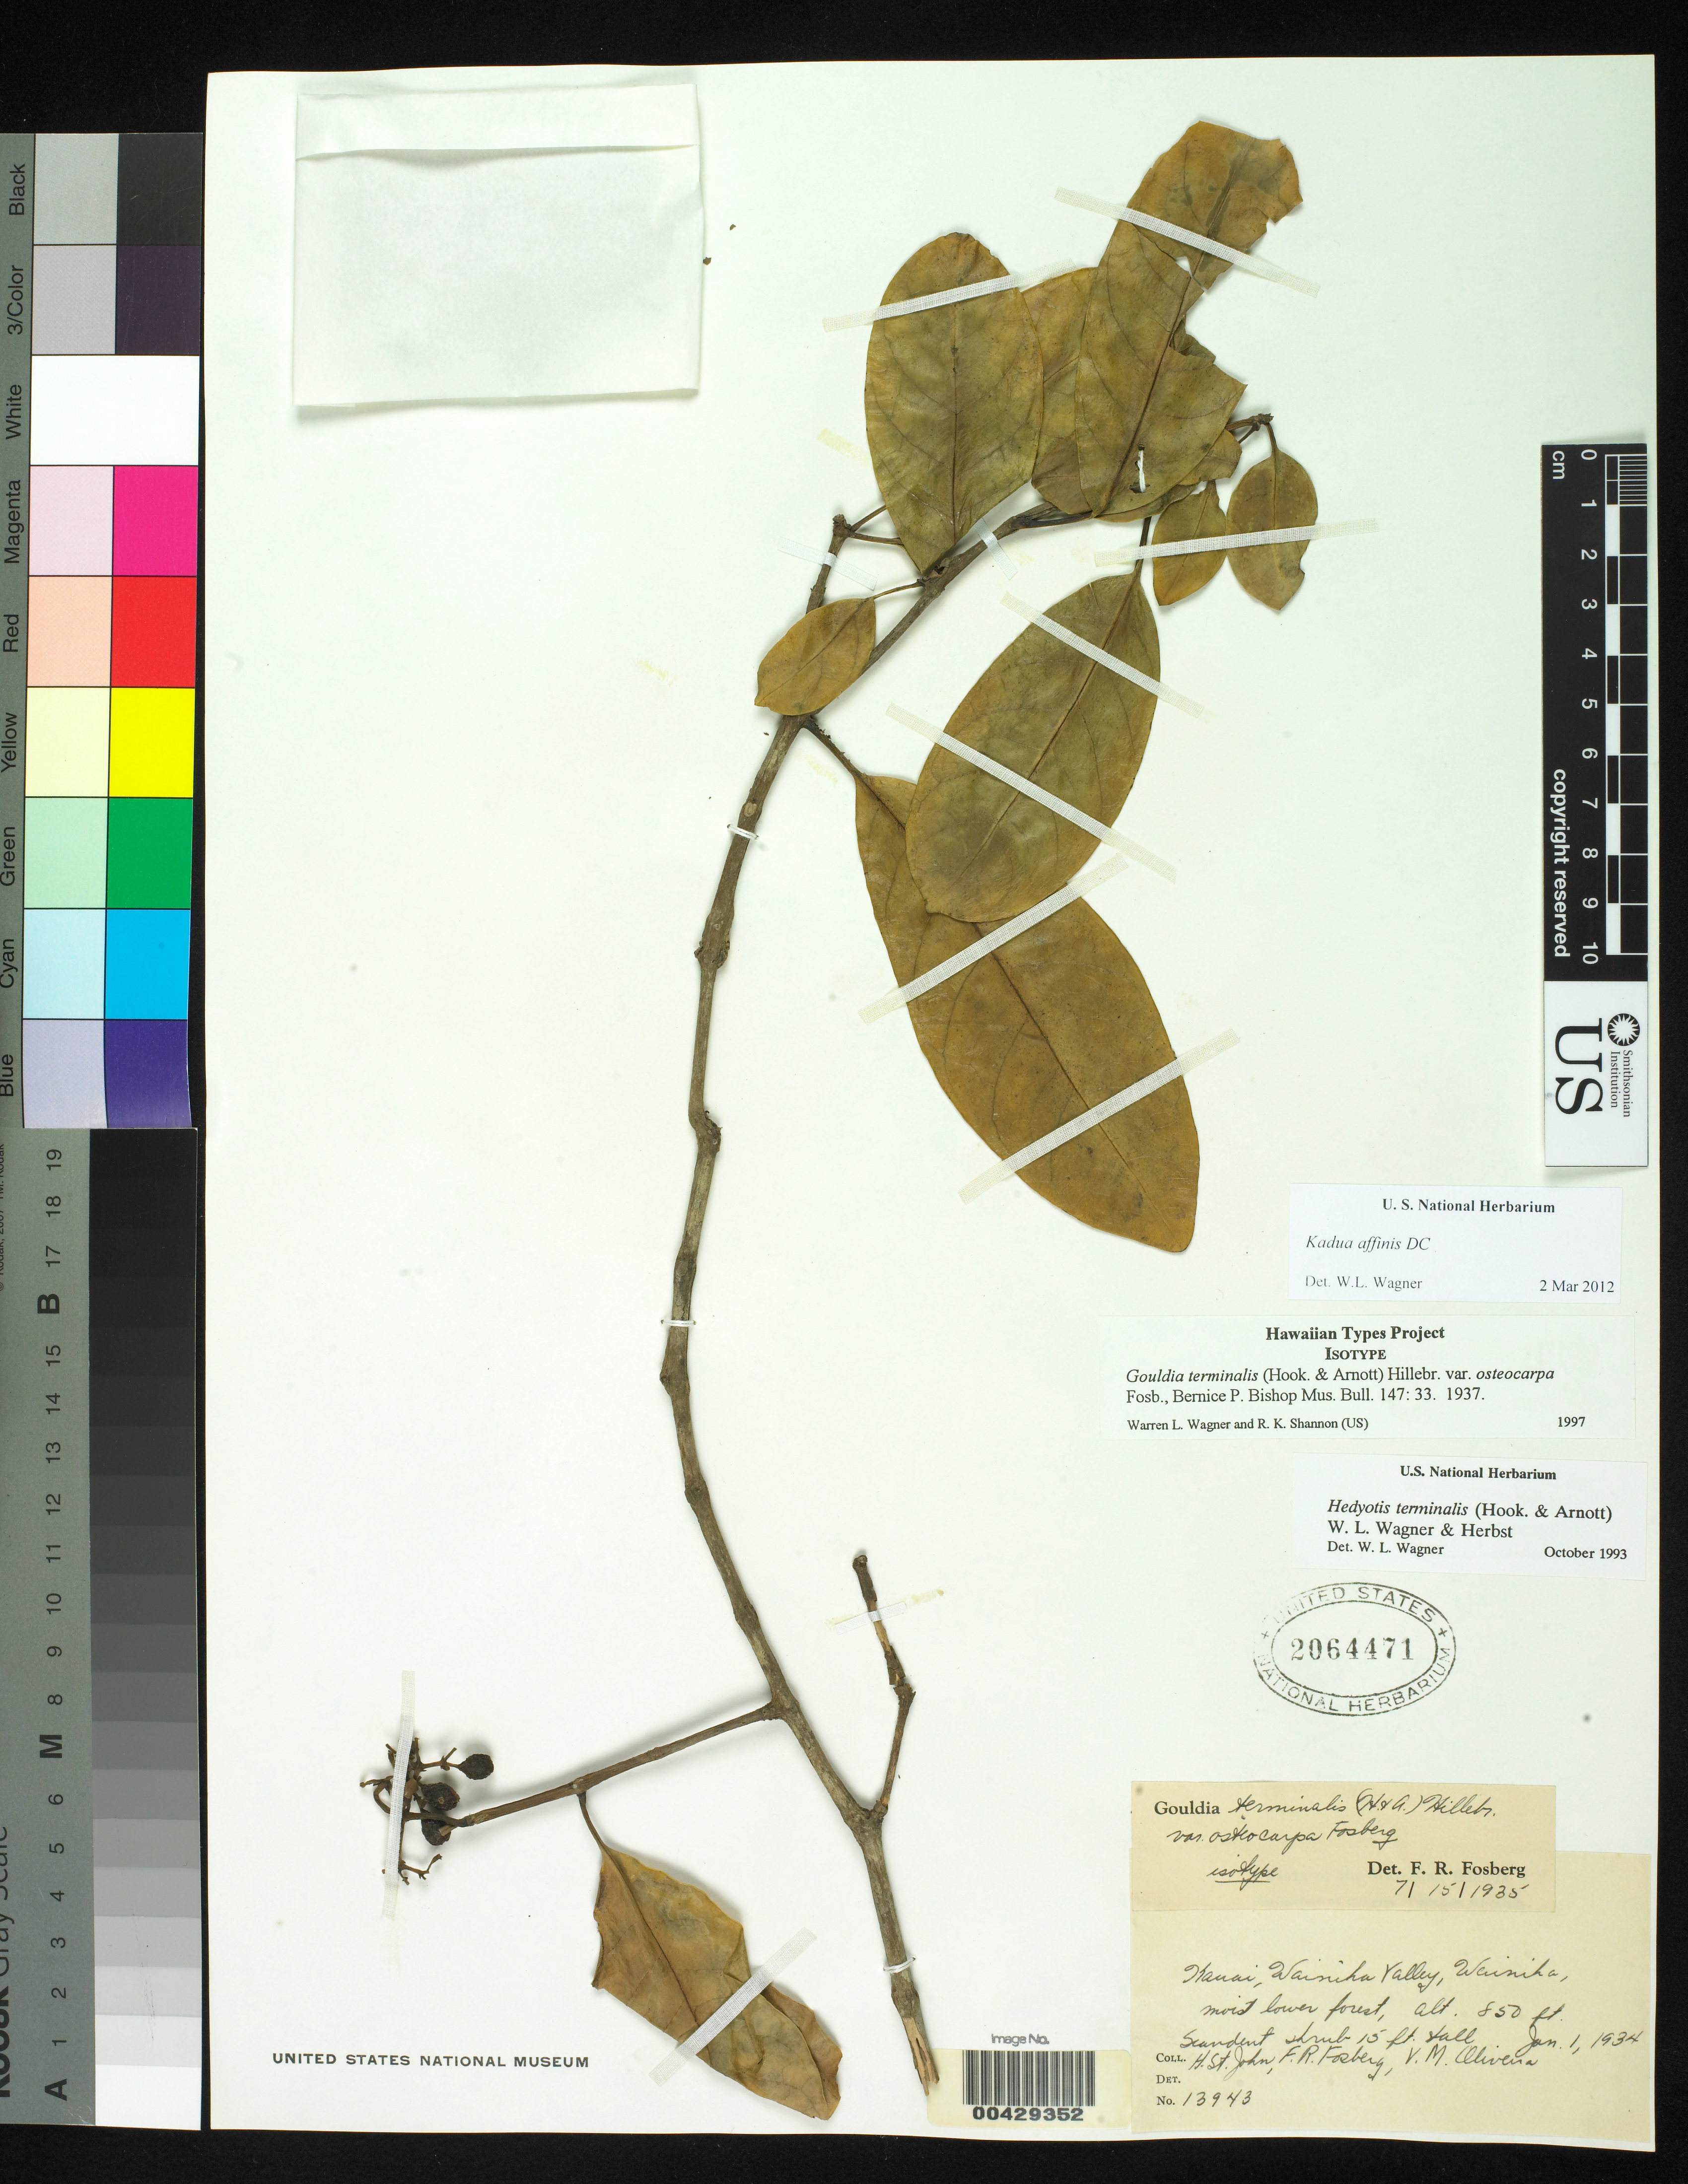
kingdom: Plantae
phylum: Tracheophyta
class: Magnoliopsida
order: Gentianales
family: Rubiaceae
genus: Gouldia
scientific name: Gouldia terminalis var. osteocarpa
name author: Fosberg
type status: Isotype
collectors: H. St. John, F. R. Fosberg & V. Oliveira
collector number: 13943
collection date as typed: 01 Jan 1934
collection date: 1934-01-01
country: United States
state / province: Hawaii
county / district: Kauai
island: Kaua'i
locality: Wainiha Valley, Wainina.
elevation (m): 259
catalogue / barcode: US 2064471